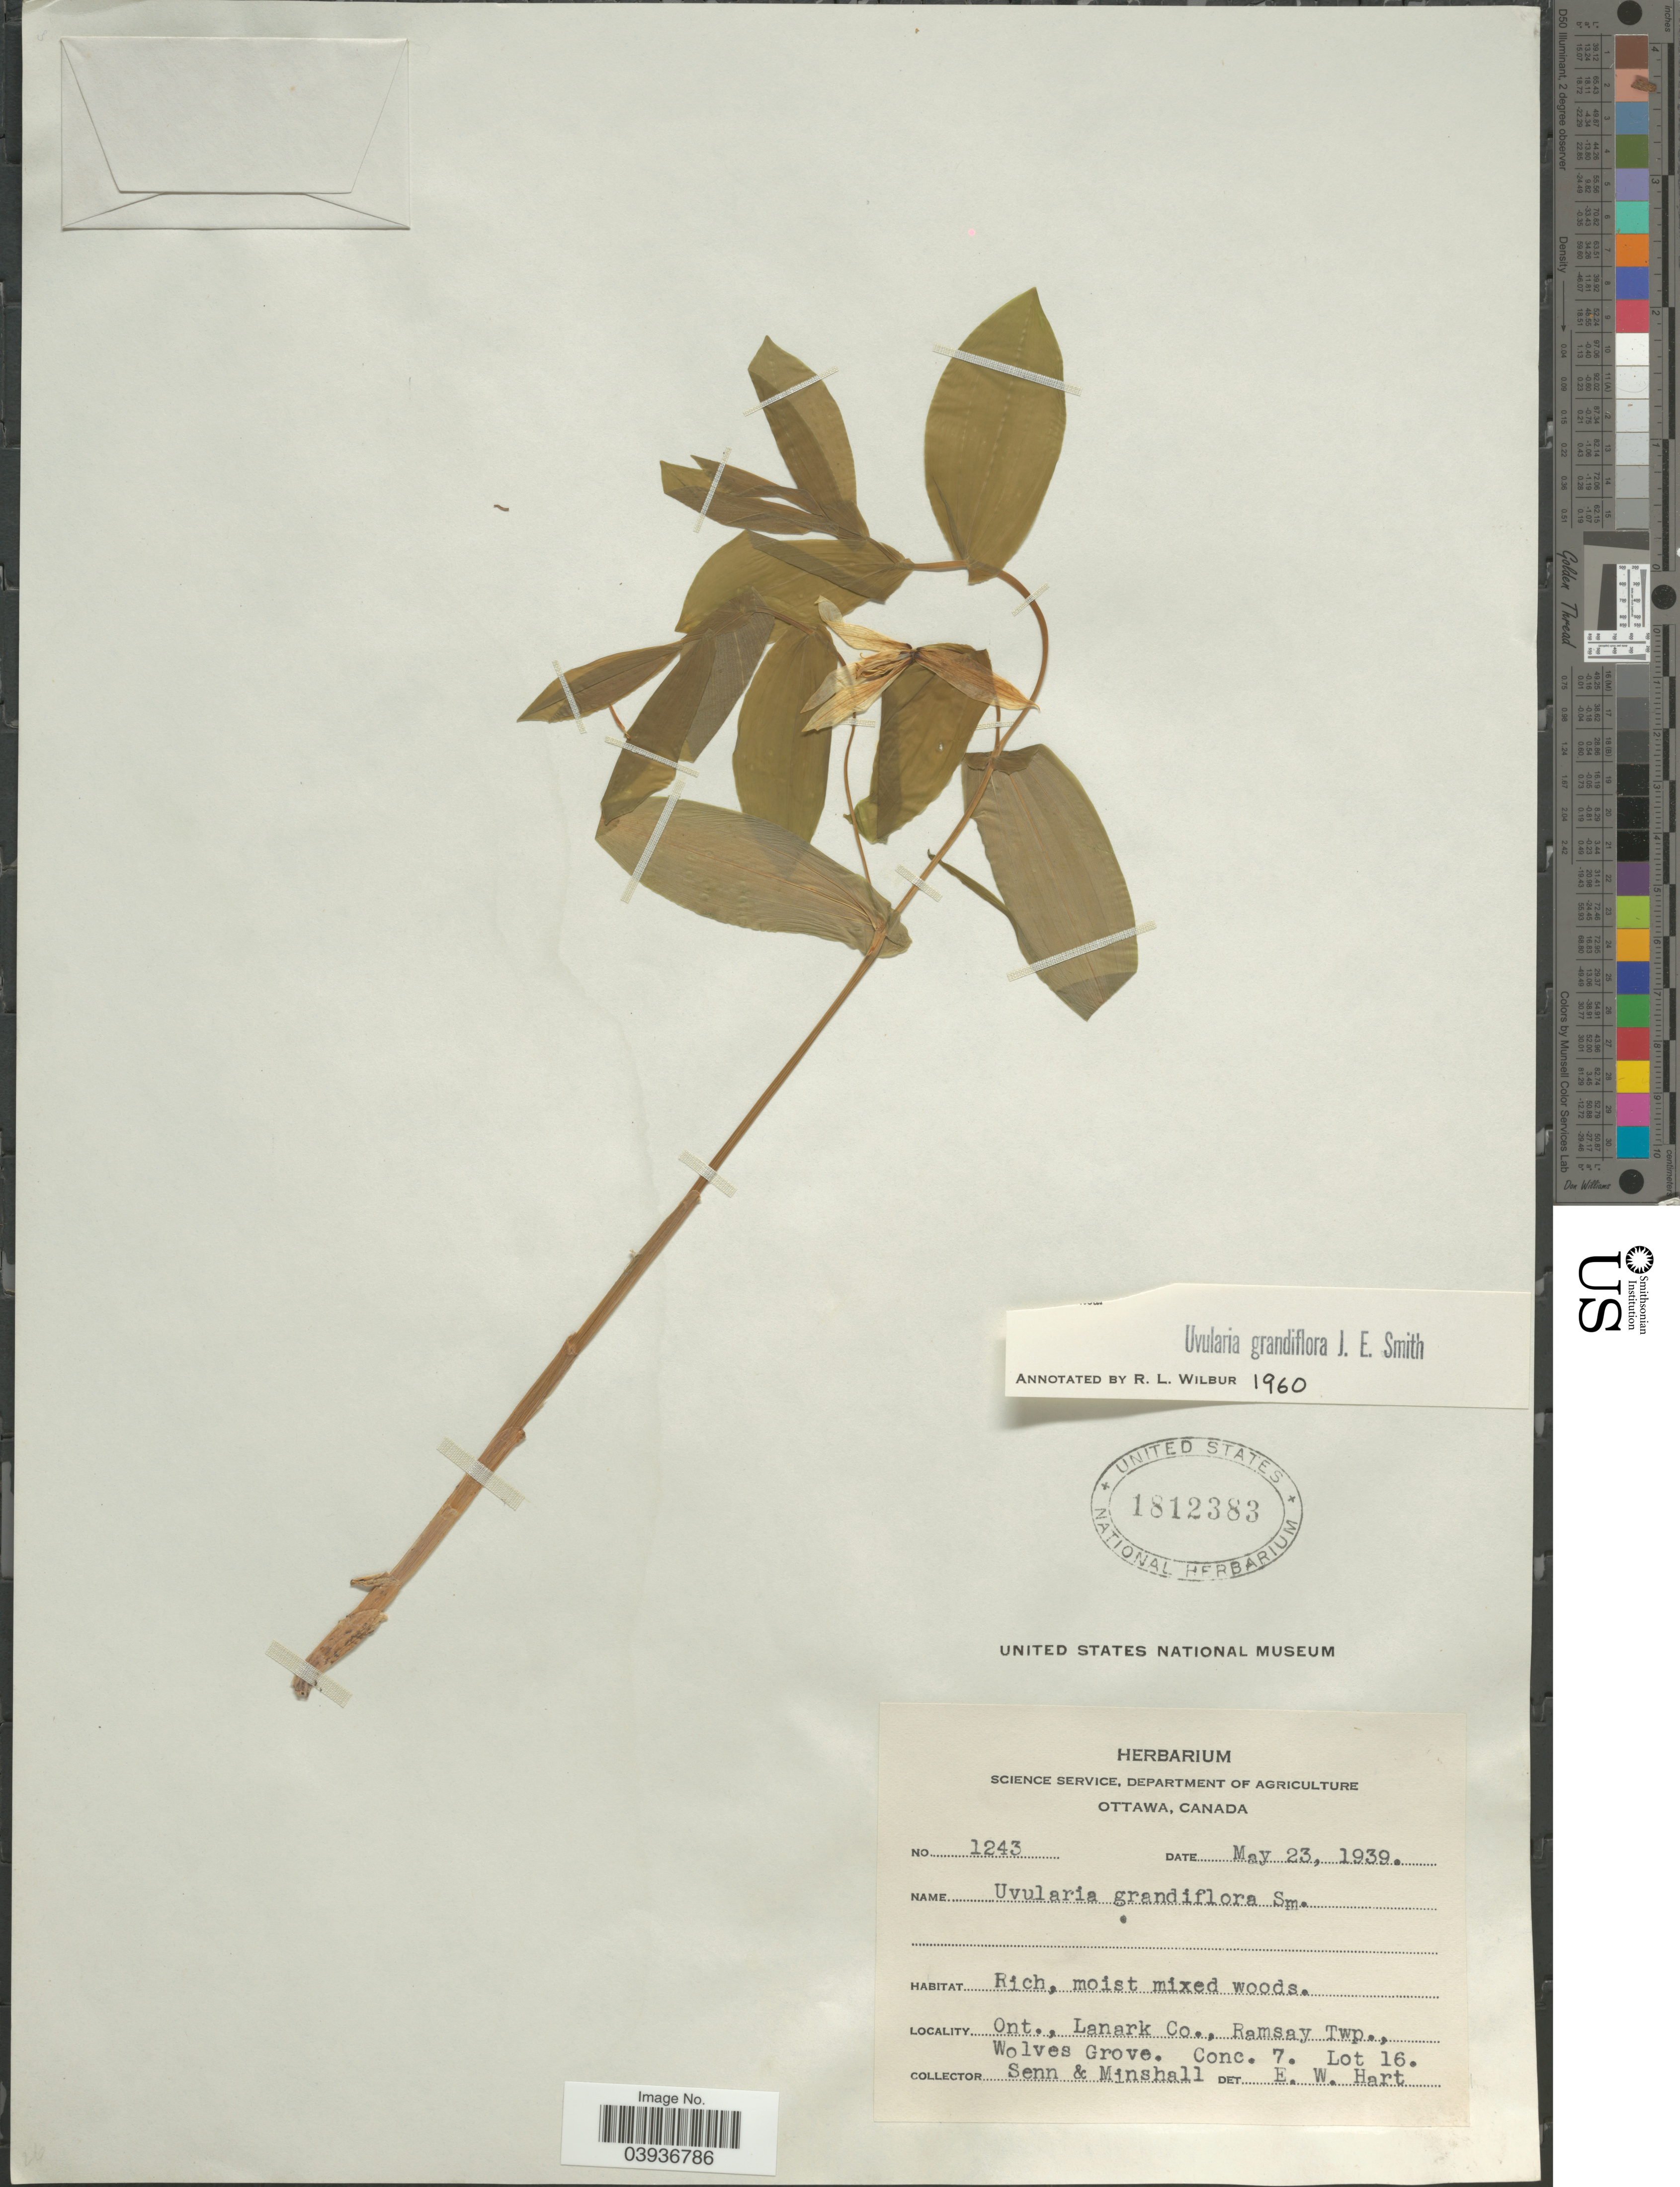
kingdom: Plantae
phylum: Tracheophyta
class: Liliopsida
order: Liliales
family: Colchicaceae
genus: Uvularia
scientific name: Uvularia grandiflora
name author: Sm.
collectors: Senn & Minshall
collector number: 1243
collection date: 1939-05-23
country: Canada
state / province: Ontario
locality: Lanark Co., Ramsay Twp., Wolves Grove. Conc. 7. Lot 16.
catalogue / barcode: US 1812383